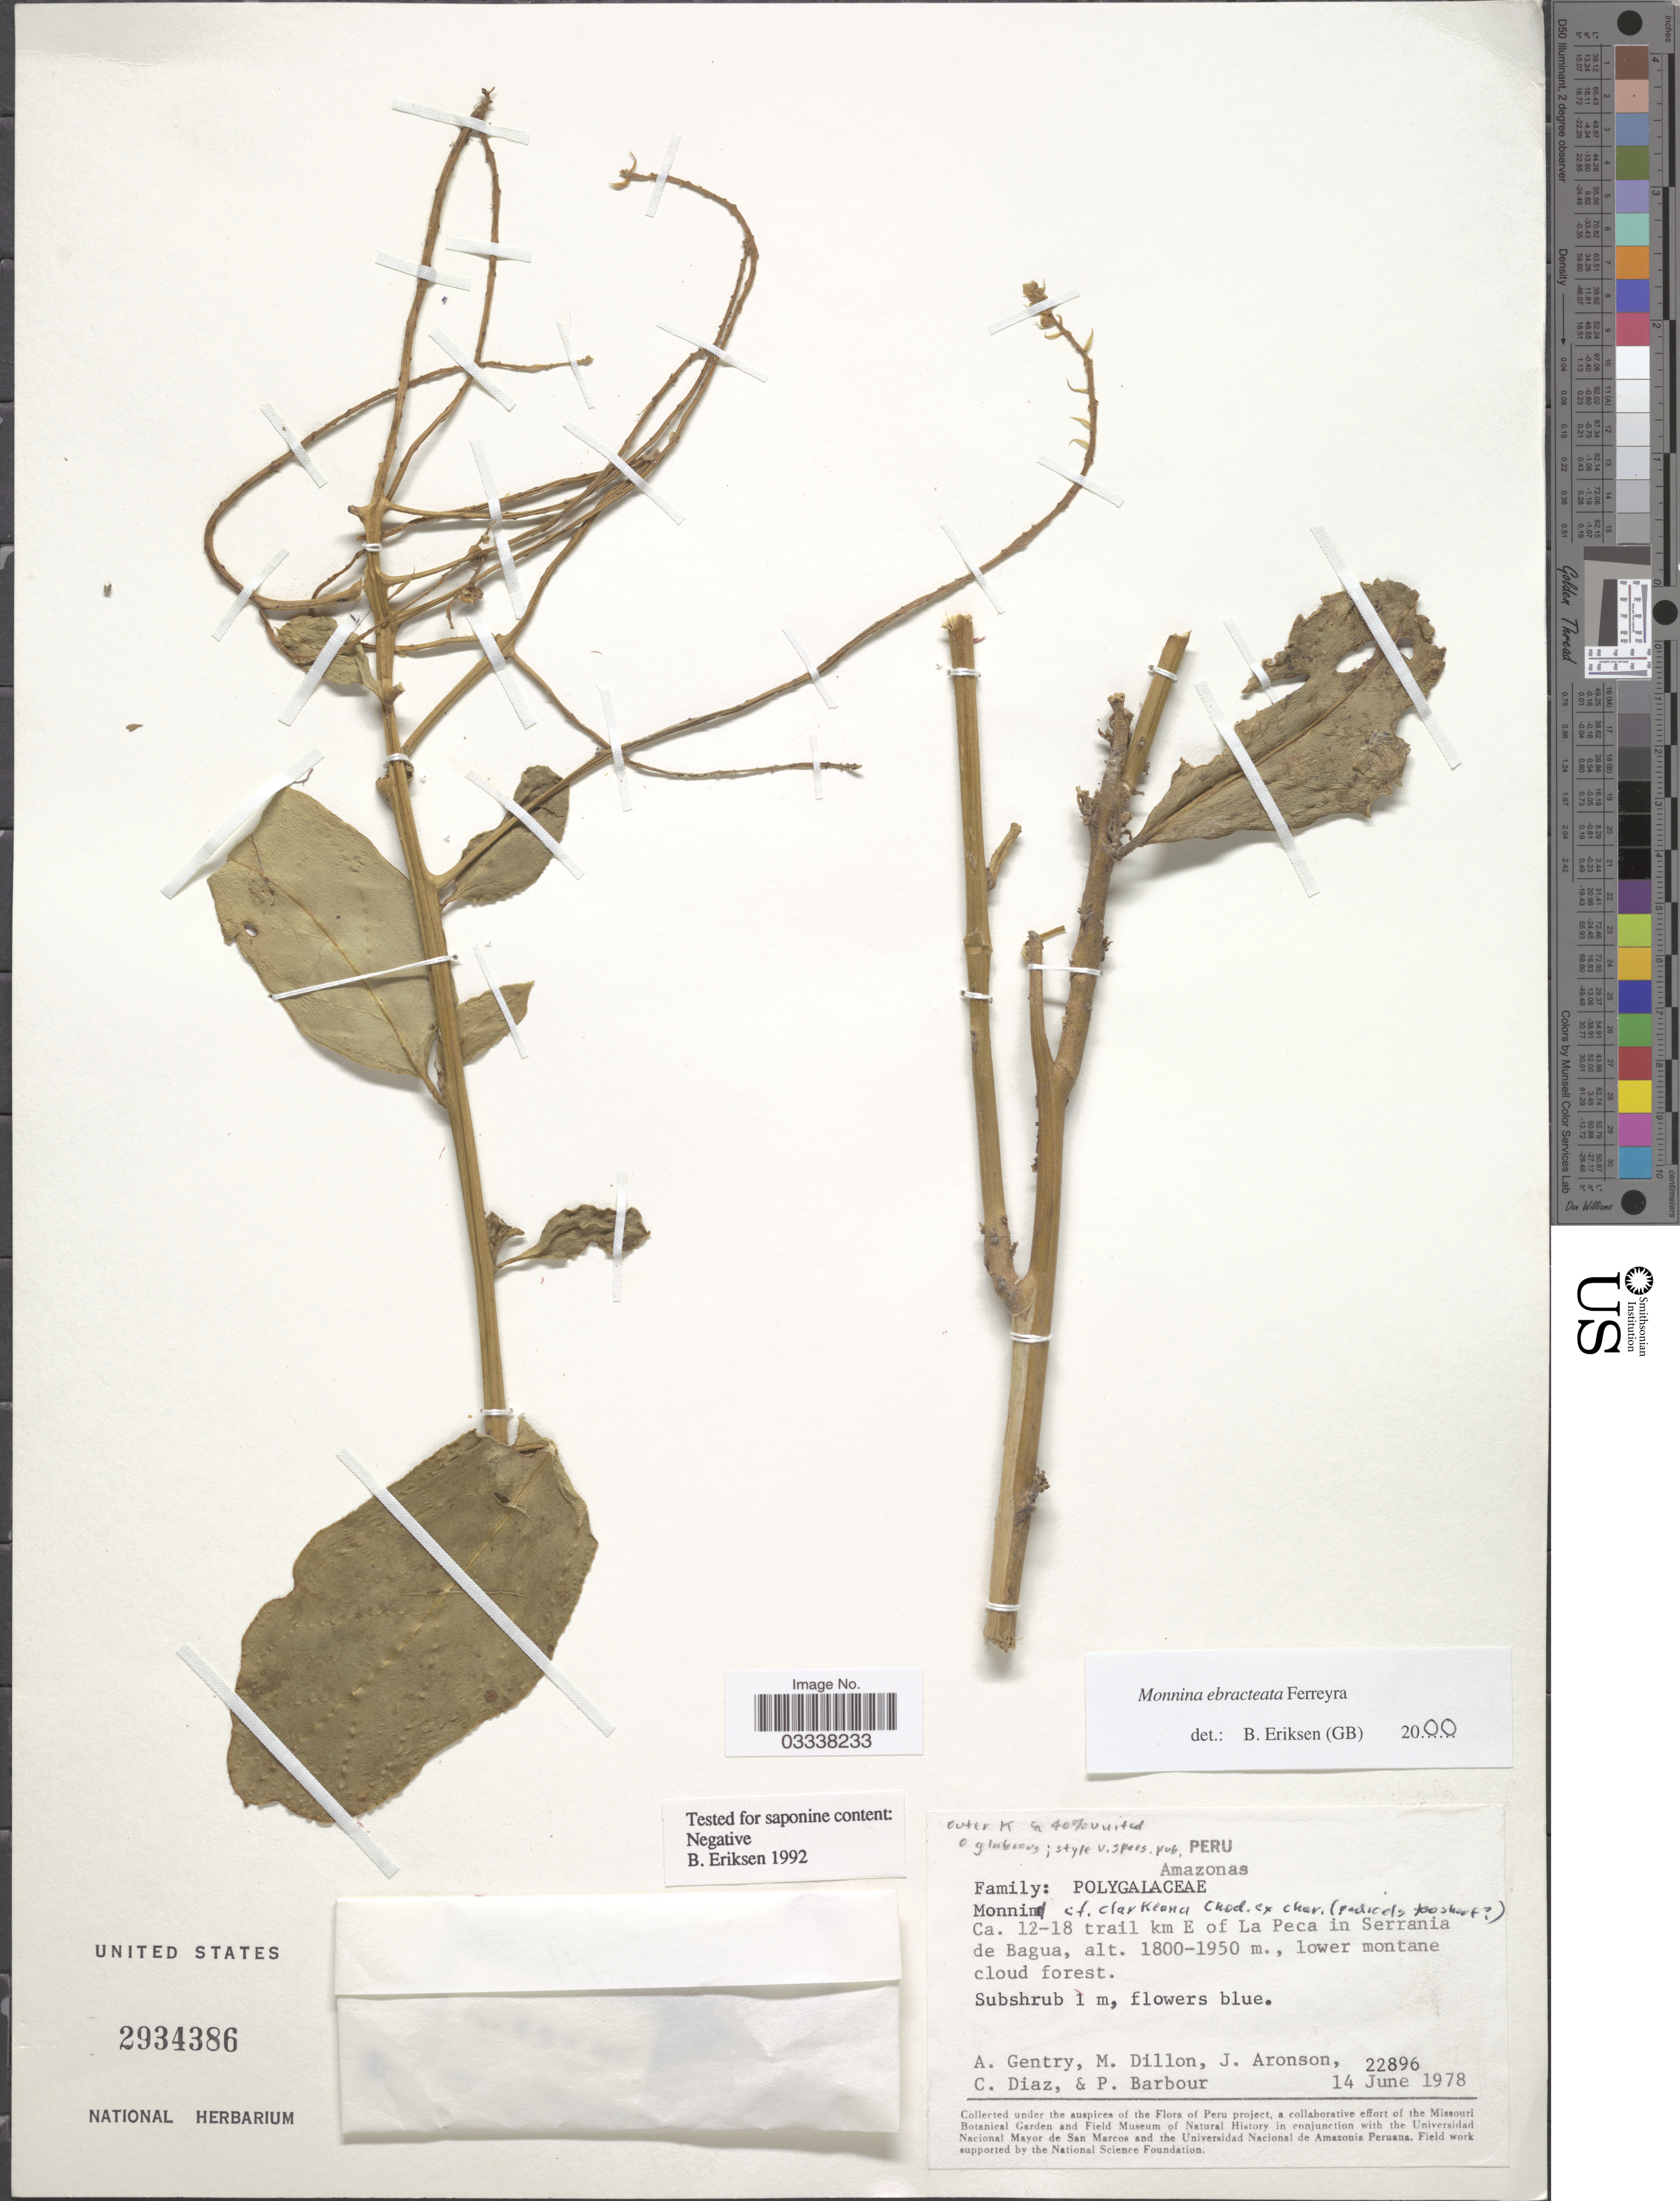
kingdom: Plantae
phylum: Tracheophyta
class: Magnoliopsida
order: Fabales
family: Polygalaceae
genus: Monnina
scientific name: Monnina ebracteata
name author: Ferreyra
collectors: A. H. Gentry, M. O. Dillon, J. Aronson, C. Díaz & P. Barbour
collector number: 22896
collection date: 1978-06-14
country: Peru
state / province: Amazonas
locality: Ca. 12-18 trail km E of La Peca in Serrania de Bagua.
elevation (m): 1800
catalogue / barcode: US 2934386